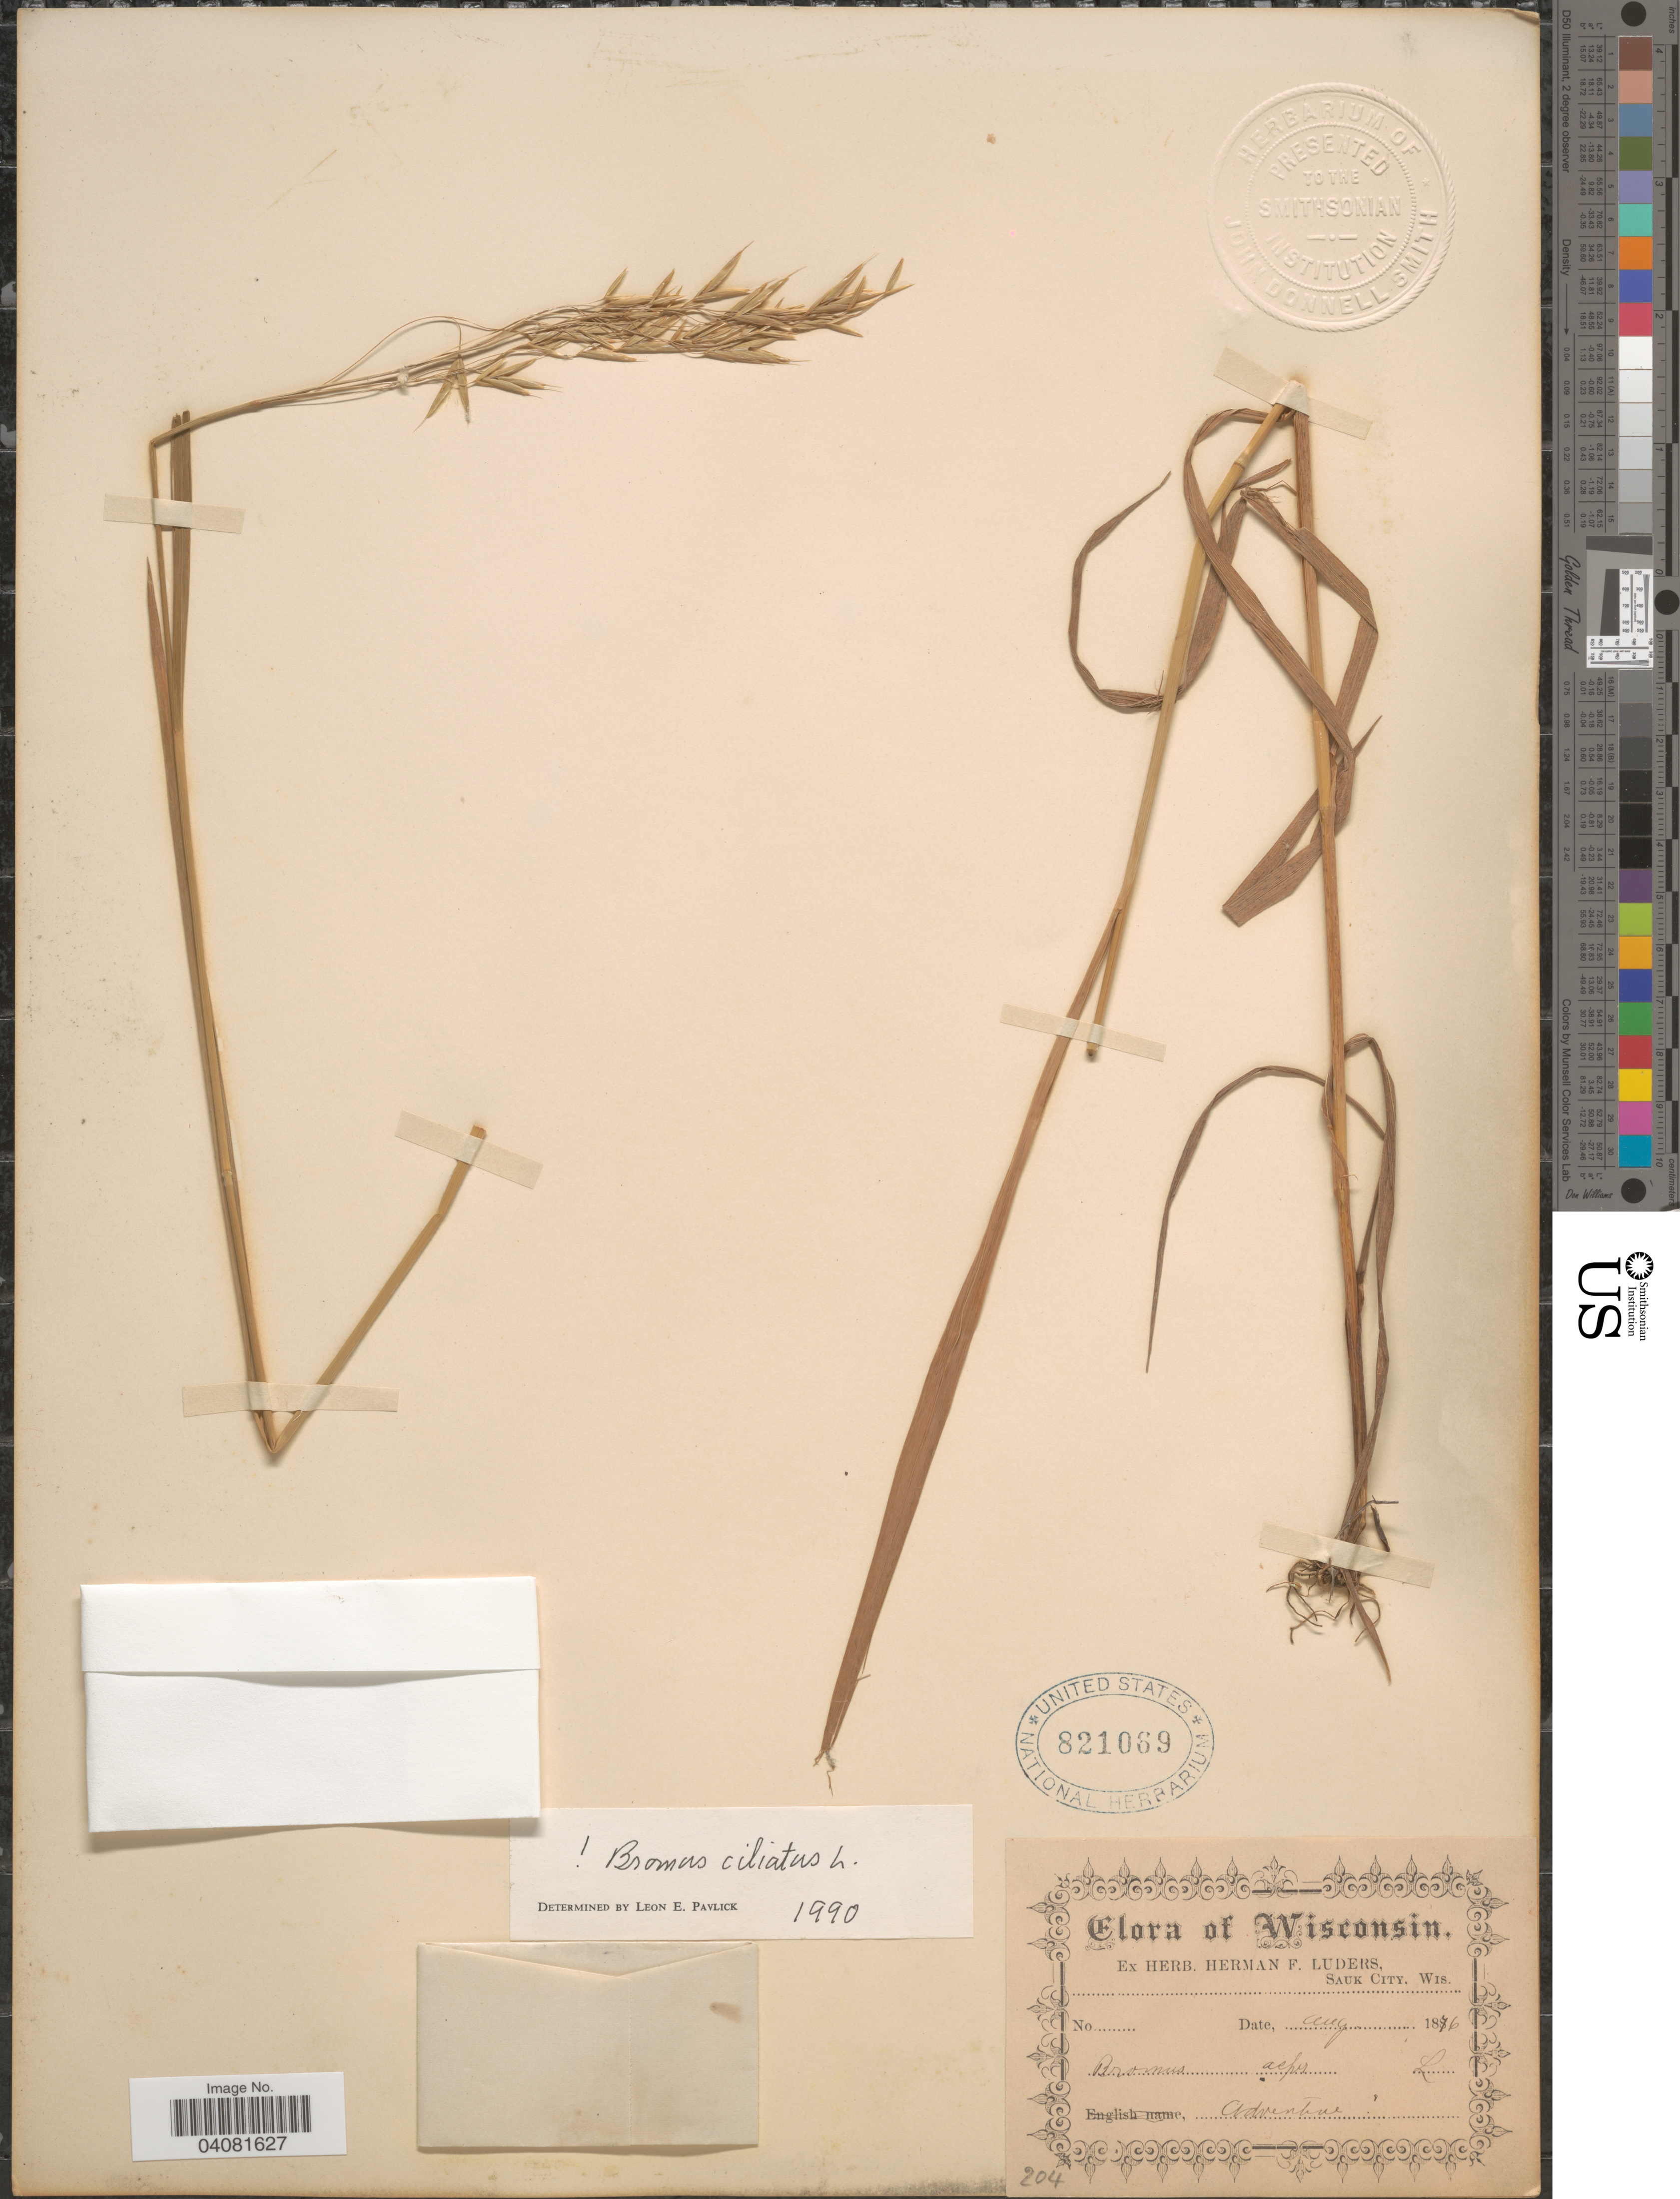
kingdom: Plantae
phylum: Tracheophyta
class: Liliopsida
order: Poales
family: Poaceae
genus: Bromus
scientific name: Bromus ciliatus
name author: L.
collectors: ex herb. Herman F. Luders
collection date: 1876-08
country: United States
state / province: Wisconsin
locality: Sauk City.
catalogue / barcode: US 821069